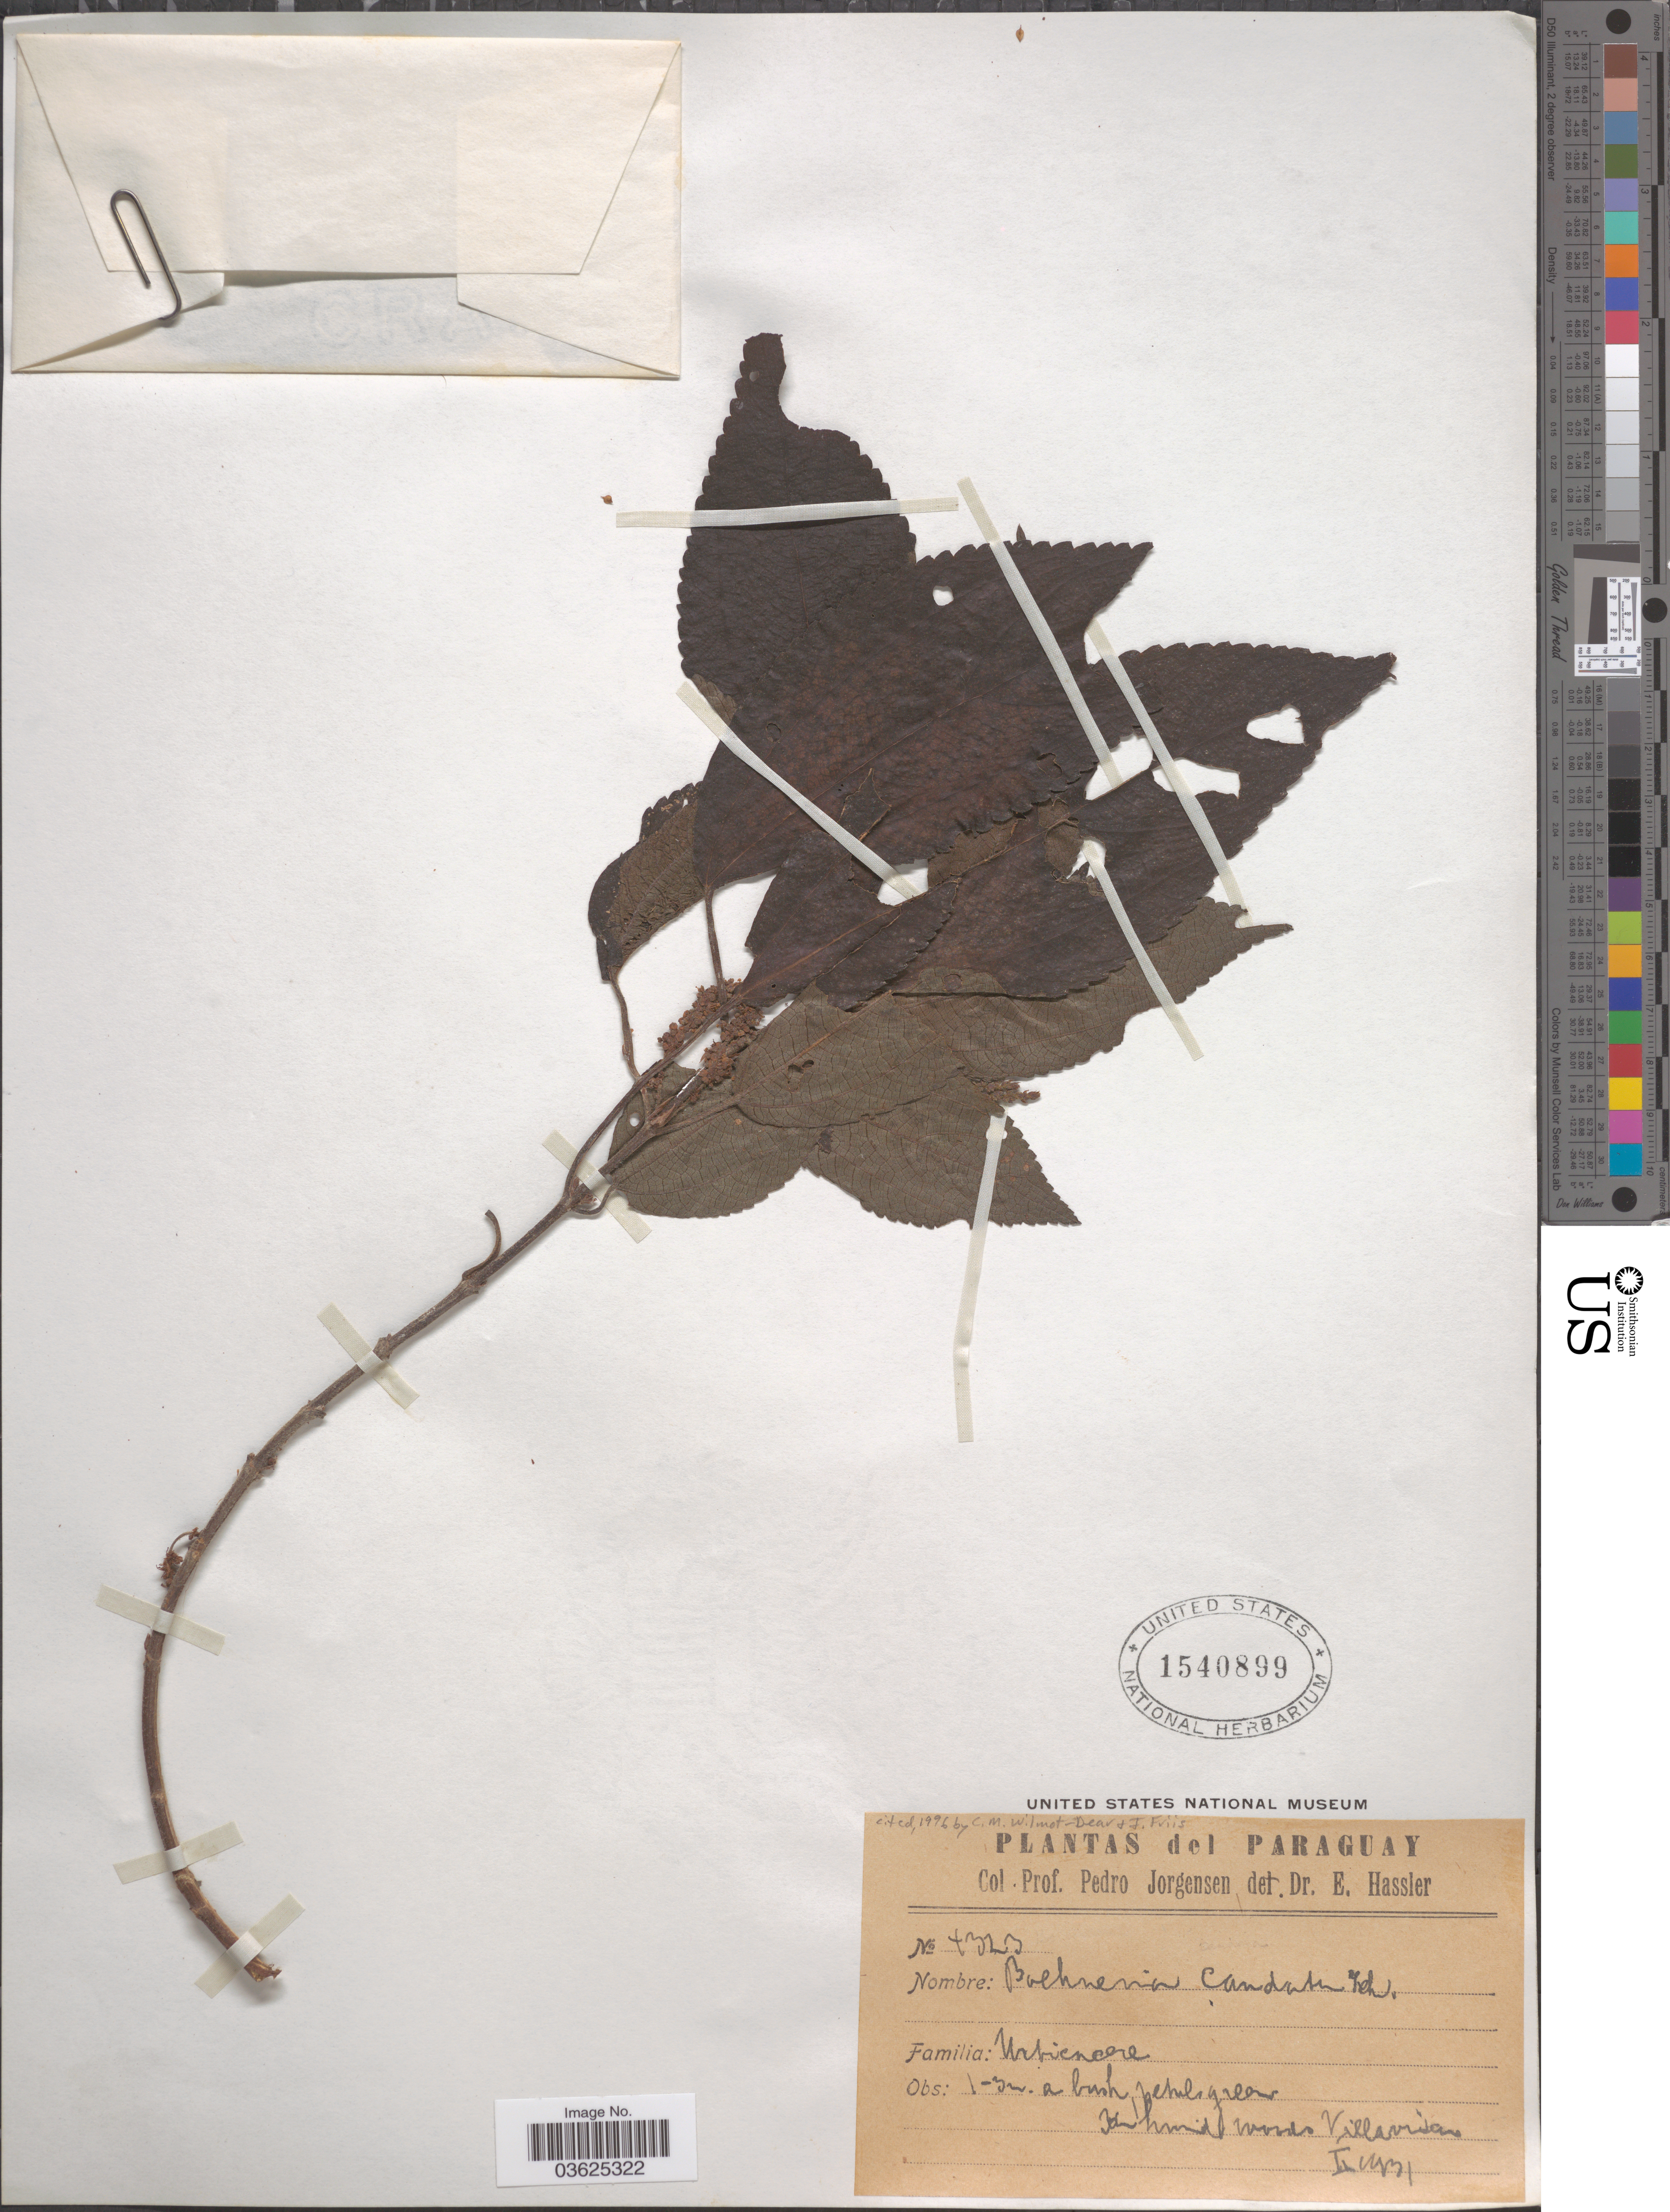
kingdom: Plantae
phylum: Tracheophyta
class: Magnoliopsida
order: Rosales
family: Urticaceae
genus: Boehmeria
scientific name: Boehmeria caudata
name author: Sw.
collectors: P. Jörgensen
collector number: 4323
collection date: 1931-02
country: Paraguay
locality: Villarrica.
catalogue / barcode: US 1540899